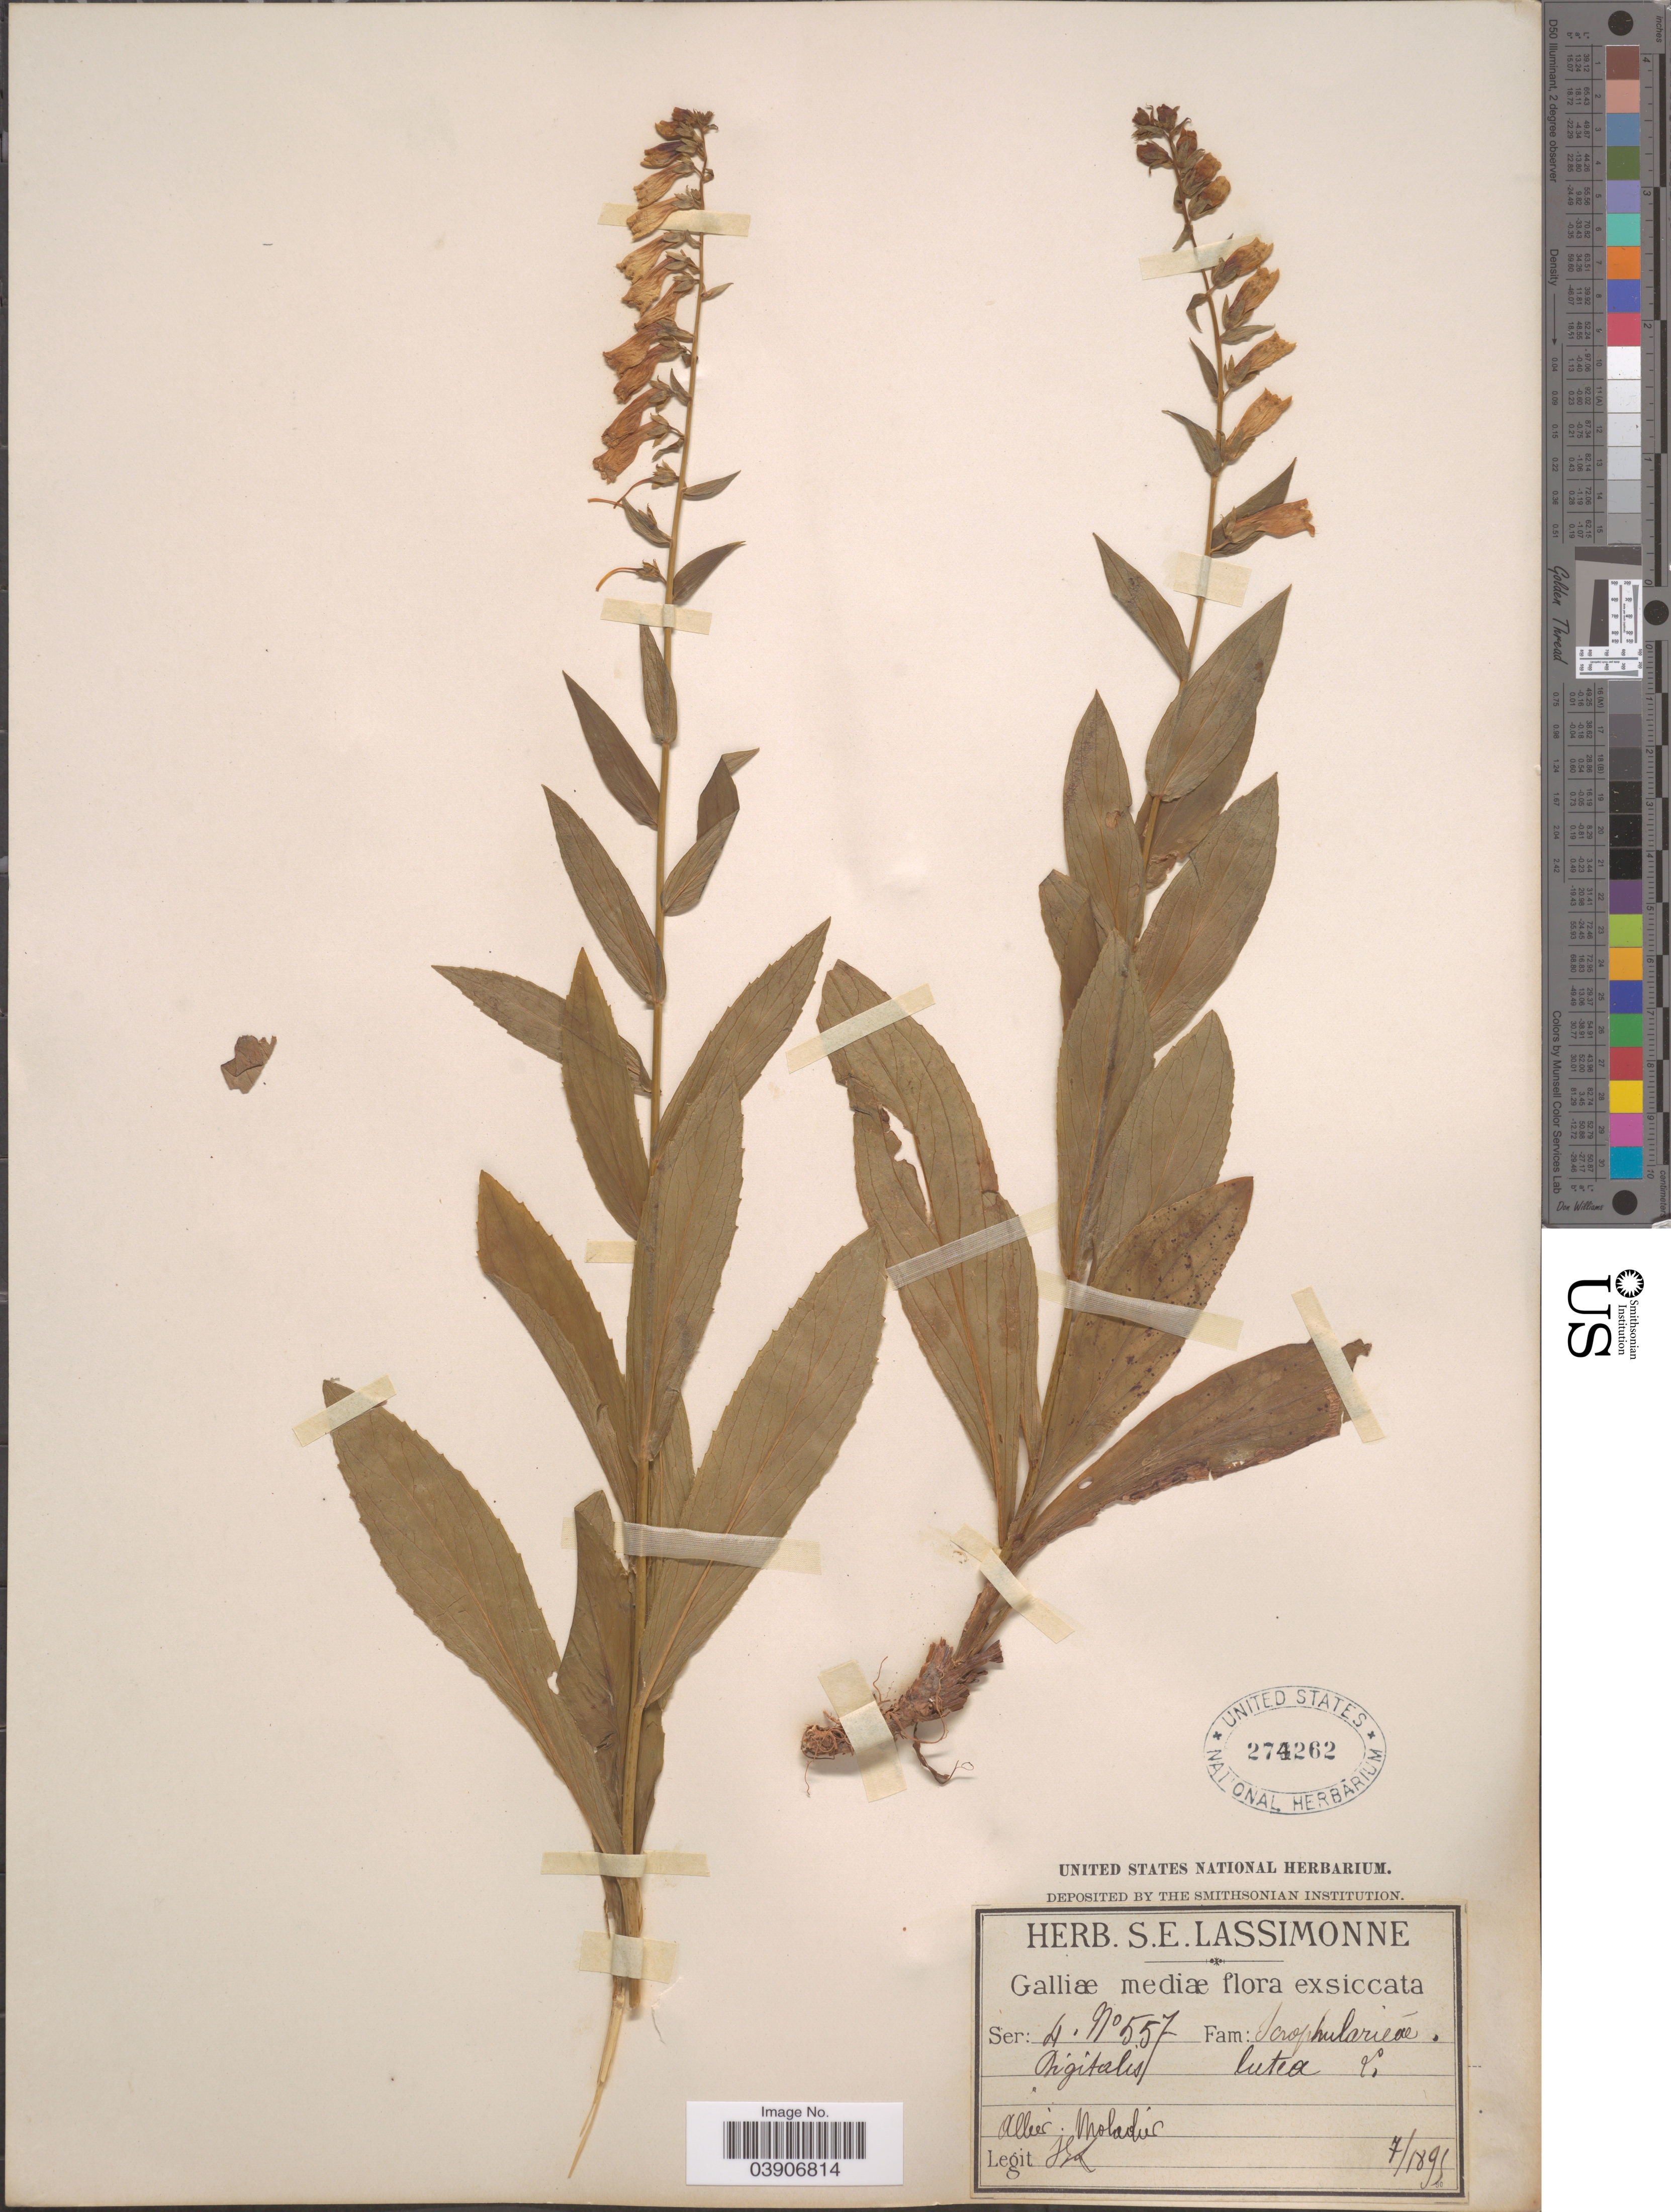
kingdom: Plantae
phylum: Tracheophyta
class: Magnoliopsida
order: Lamiales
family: Plantaginaceae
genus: Digitalis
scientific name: Digitalis lutea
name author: L.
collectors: S. Lassimonne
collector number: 557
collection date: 1895-07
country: France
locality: Galliæ mediæ. Allier: Moladier.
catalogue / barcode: US 274262